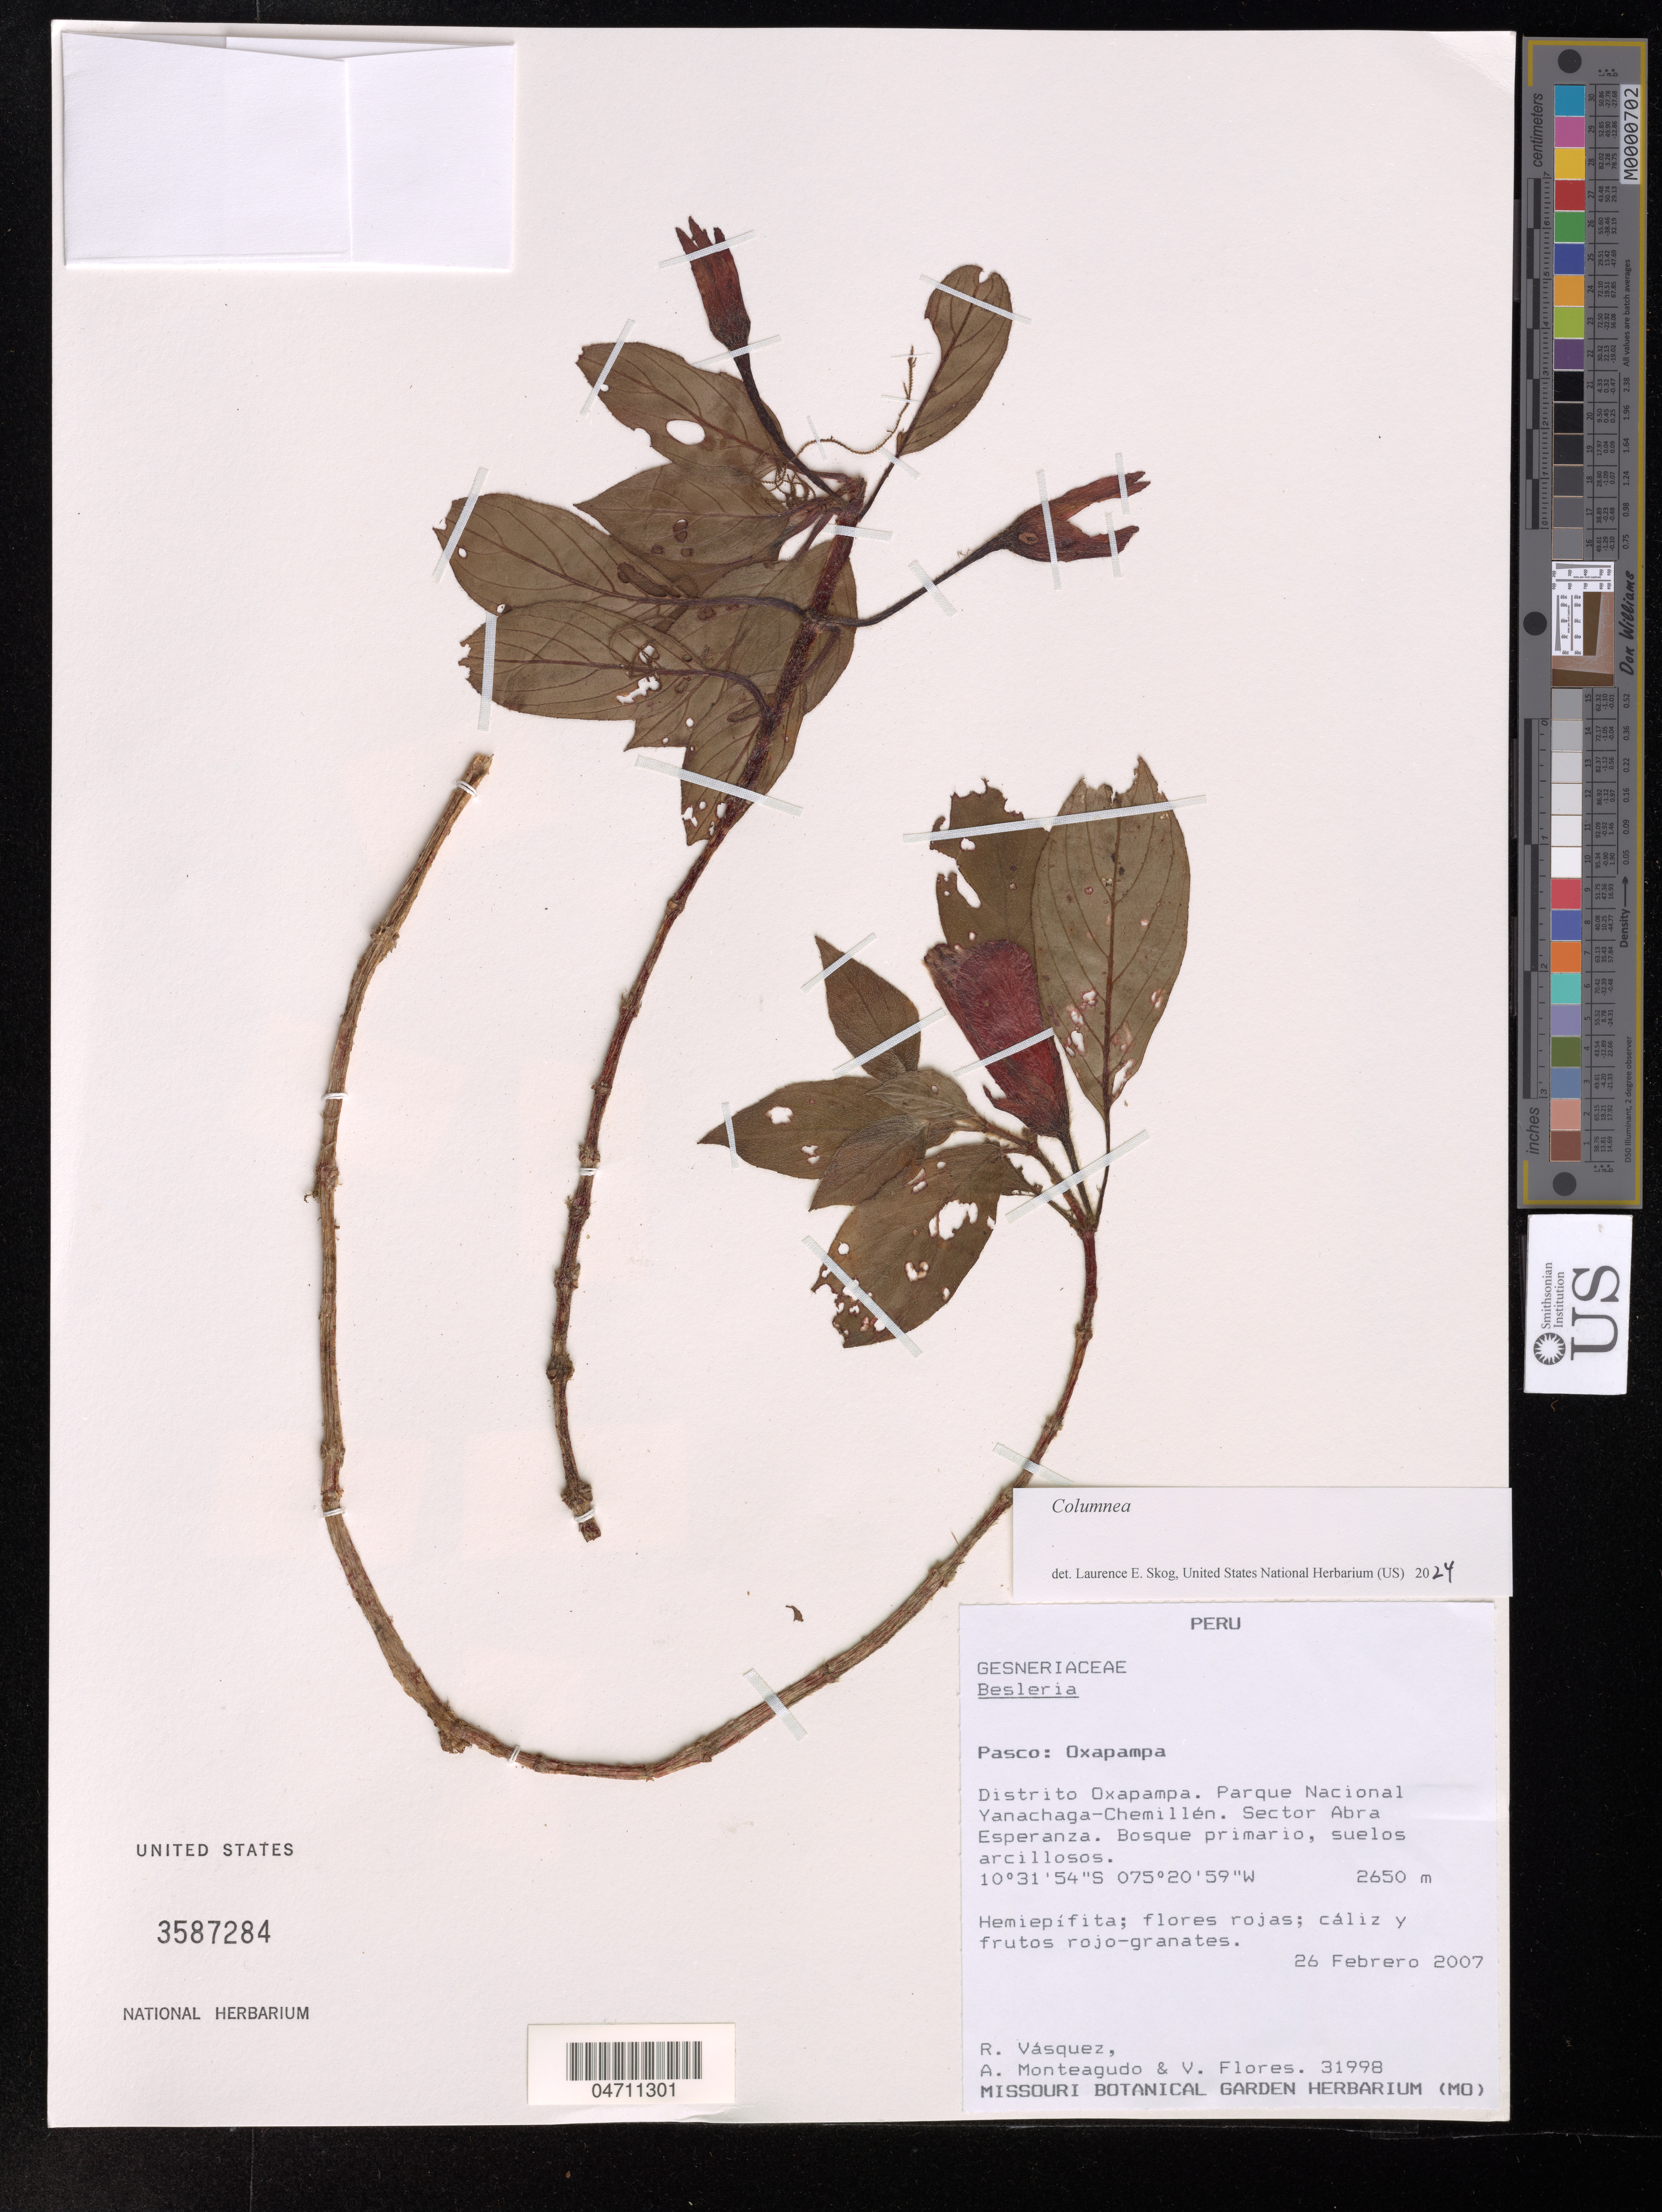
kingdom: Plantae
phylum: Tracheophyta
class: Magnoliopsida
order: Lamiales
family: Gesneriaceae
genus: Columnea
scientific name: Columnea yanachagaensis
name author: R. Rojas et al.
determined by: Skog, Laurence E.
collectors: R. Vásquez, A. Monteagudo & V. Flores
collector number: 31998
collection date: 2007-02-26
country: Peru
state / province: Pasco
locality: Oxapampa, Distrito Oxapampa, Parque Nacional Yanachaga-Chemillén. Sector Abra Esperanza.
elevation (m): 2650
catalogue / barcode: US 3587284